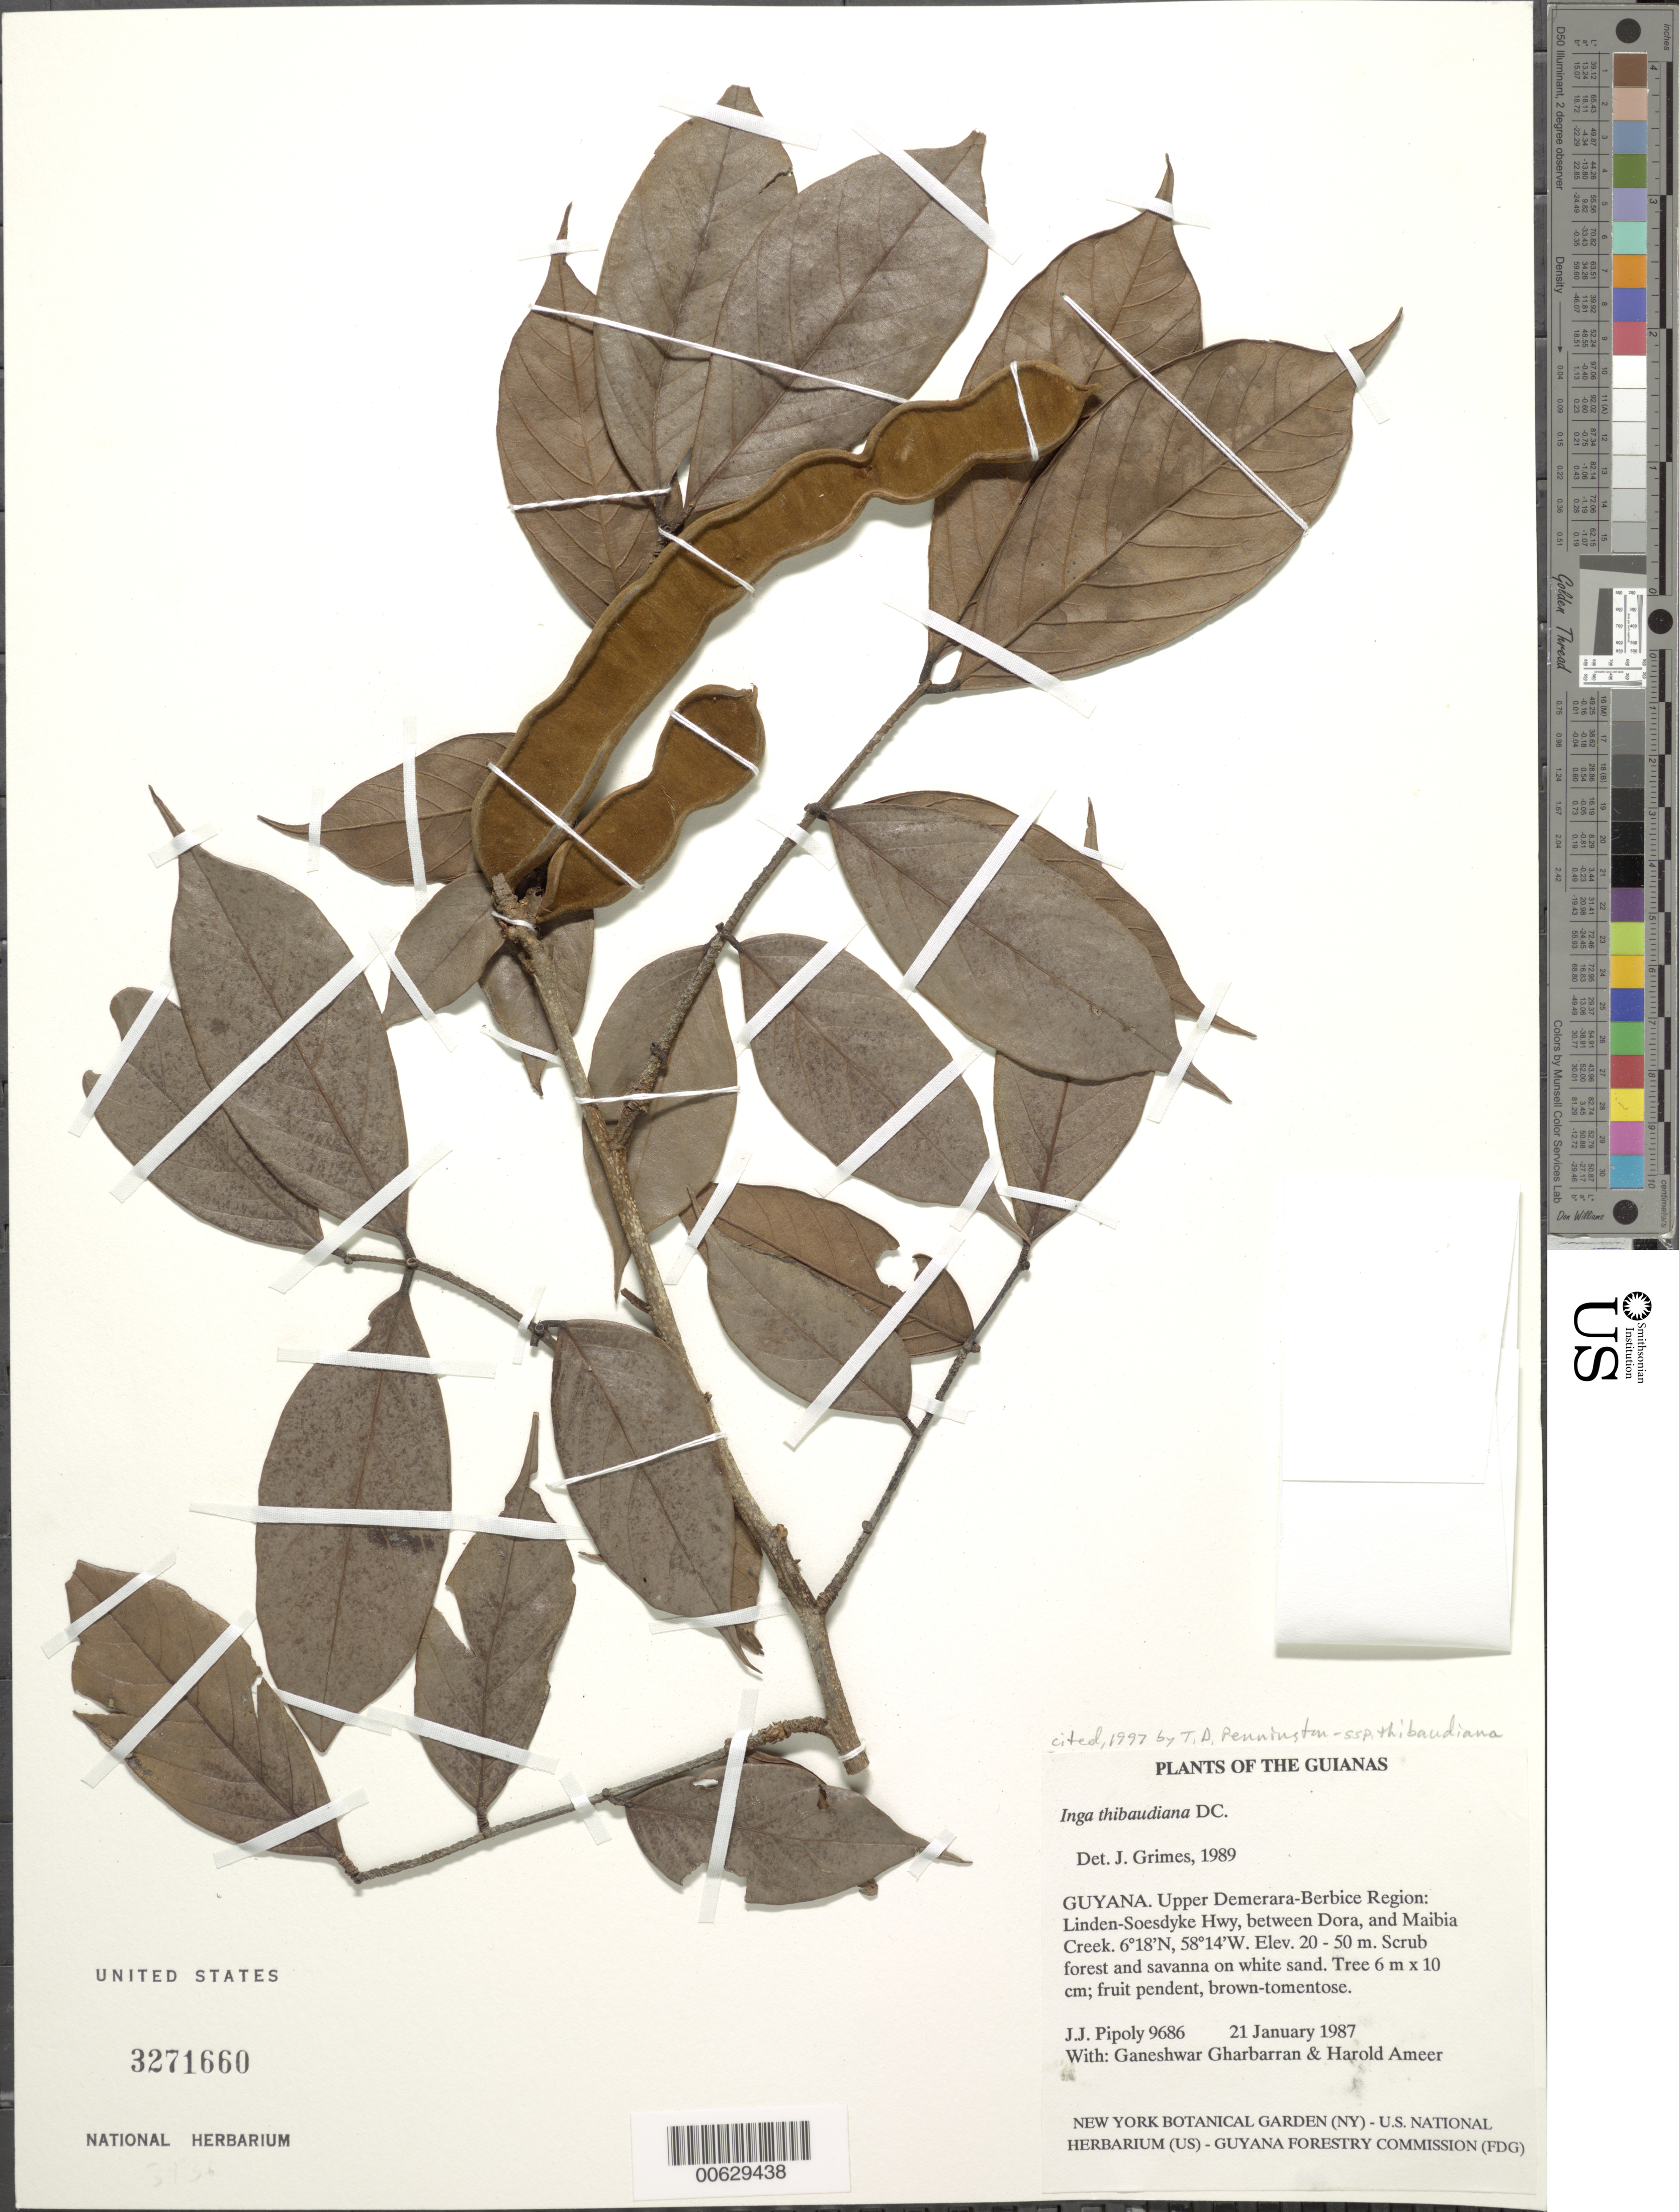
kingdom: Plantae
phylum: Tracheophyta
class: Magnoliopsida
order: Fabales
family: Fabaceae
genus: Inga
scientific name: Inga thibaudiana subsp. thibaudiana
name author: DC.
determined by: Grimes, J.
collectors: J. J. Pipoly, G. Gharbarran & H. Ameer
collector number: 9686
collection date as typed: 21 January 1987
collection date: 1987-01-21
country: Guyana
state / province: U. Demerara-Berbice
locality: Linden-Soesdyke Hwy, between Dora and Maibia Creek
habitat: Scrub forest and savanna on white sand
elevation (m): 20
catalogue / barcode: US 3271660